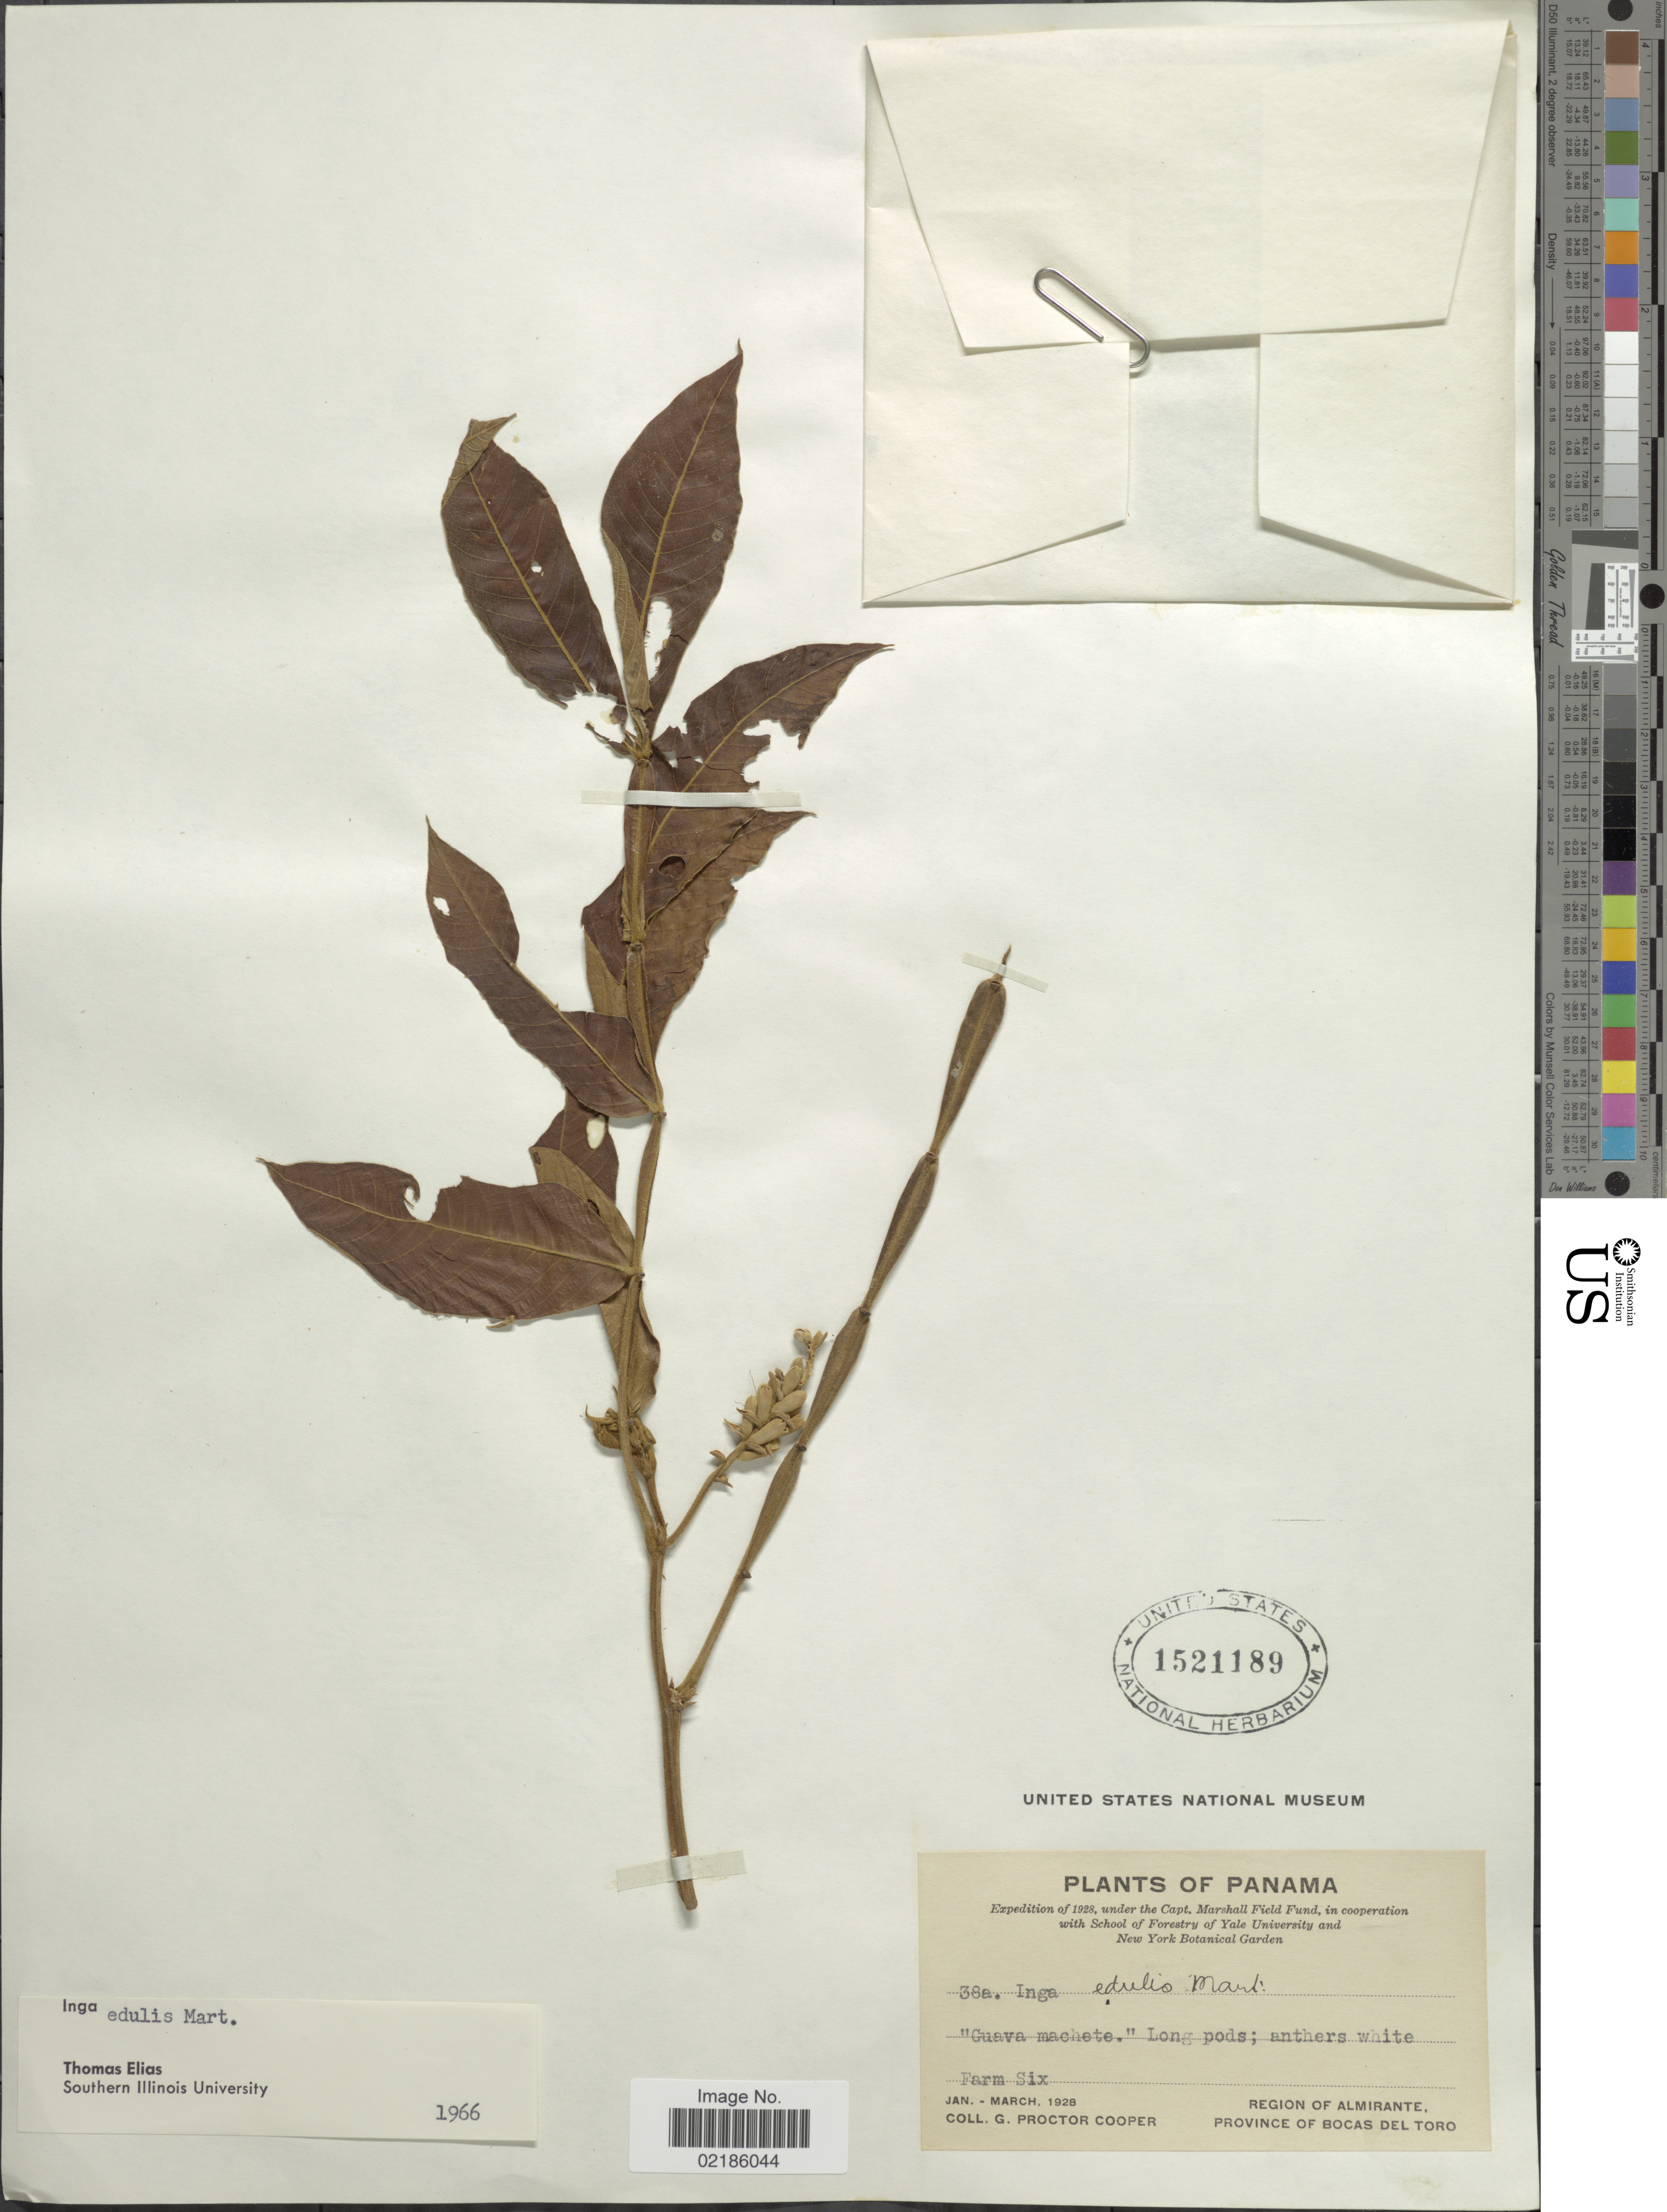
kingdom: Plantae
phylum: Tracheophyta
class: Magnoliopsida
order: Fabales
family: Fabaceae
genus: Inga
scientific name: Inga edulis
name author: Mart.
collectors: G. Cooper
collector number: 38a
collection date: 1928-01/1928-03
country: Panama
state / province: Bocas del Toro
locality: Farm six. Region of Almirante.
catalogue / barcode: US 1521189